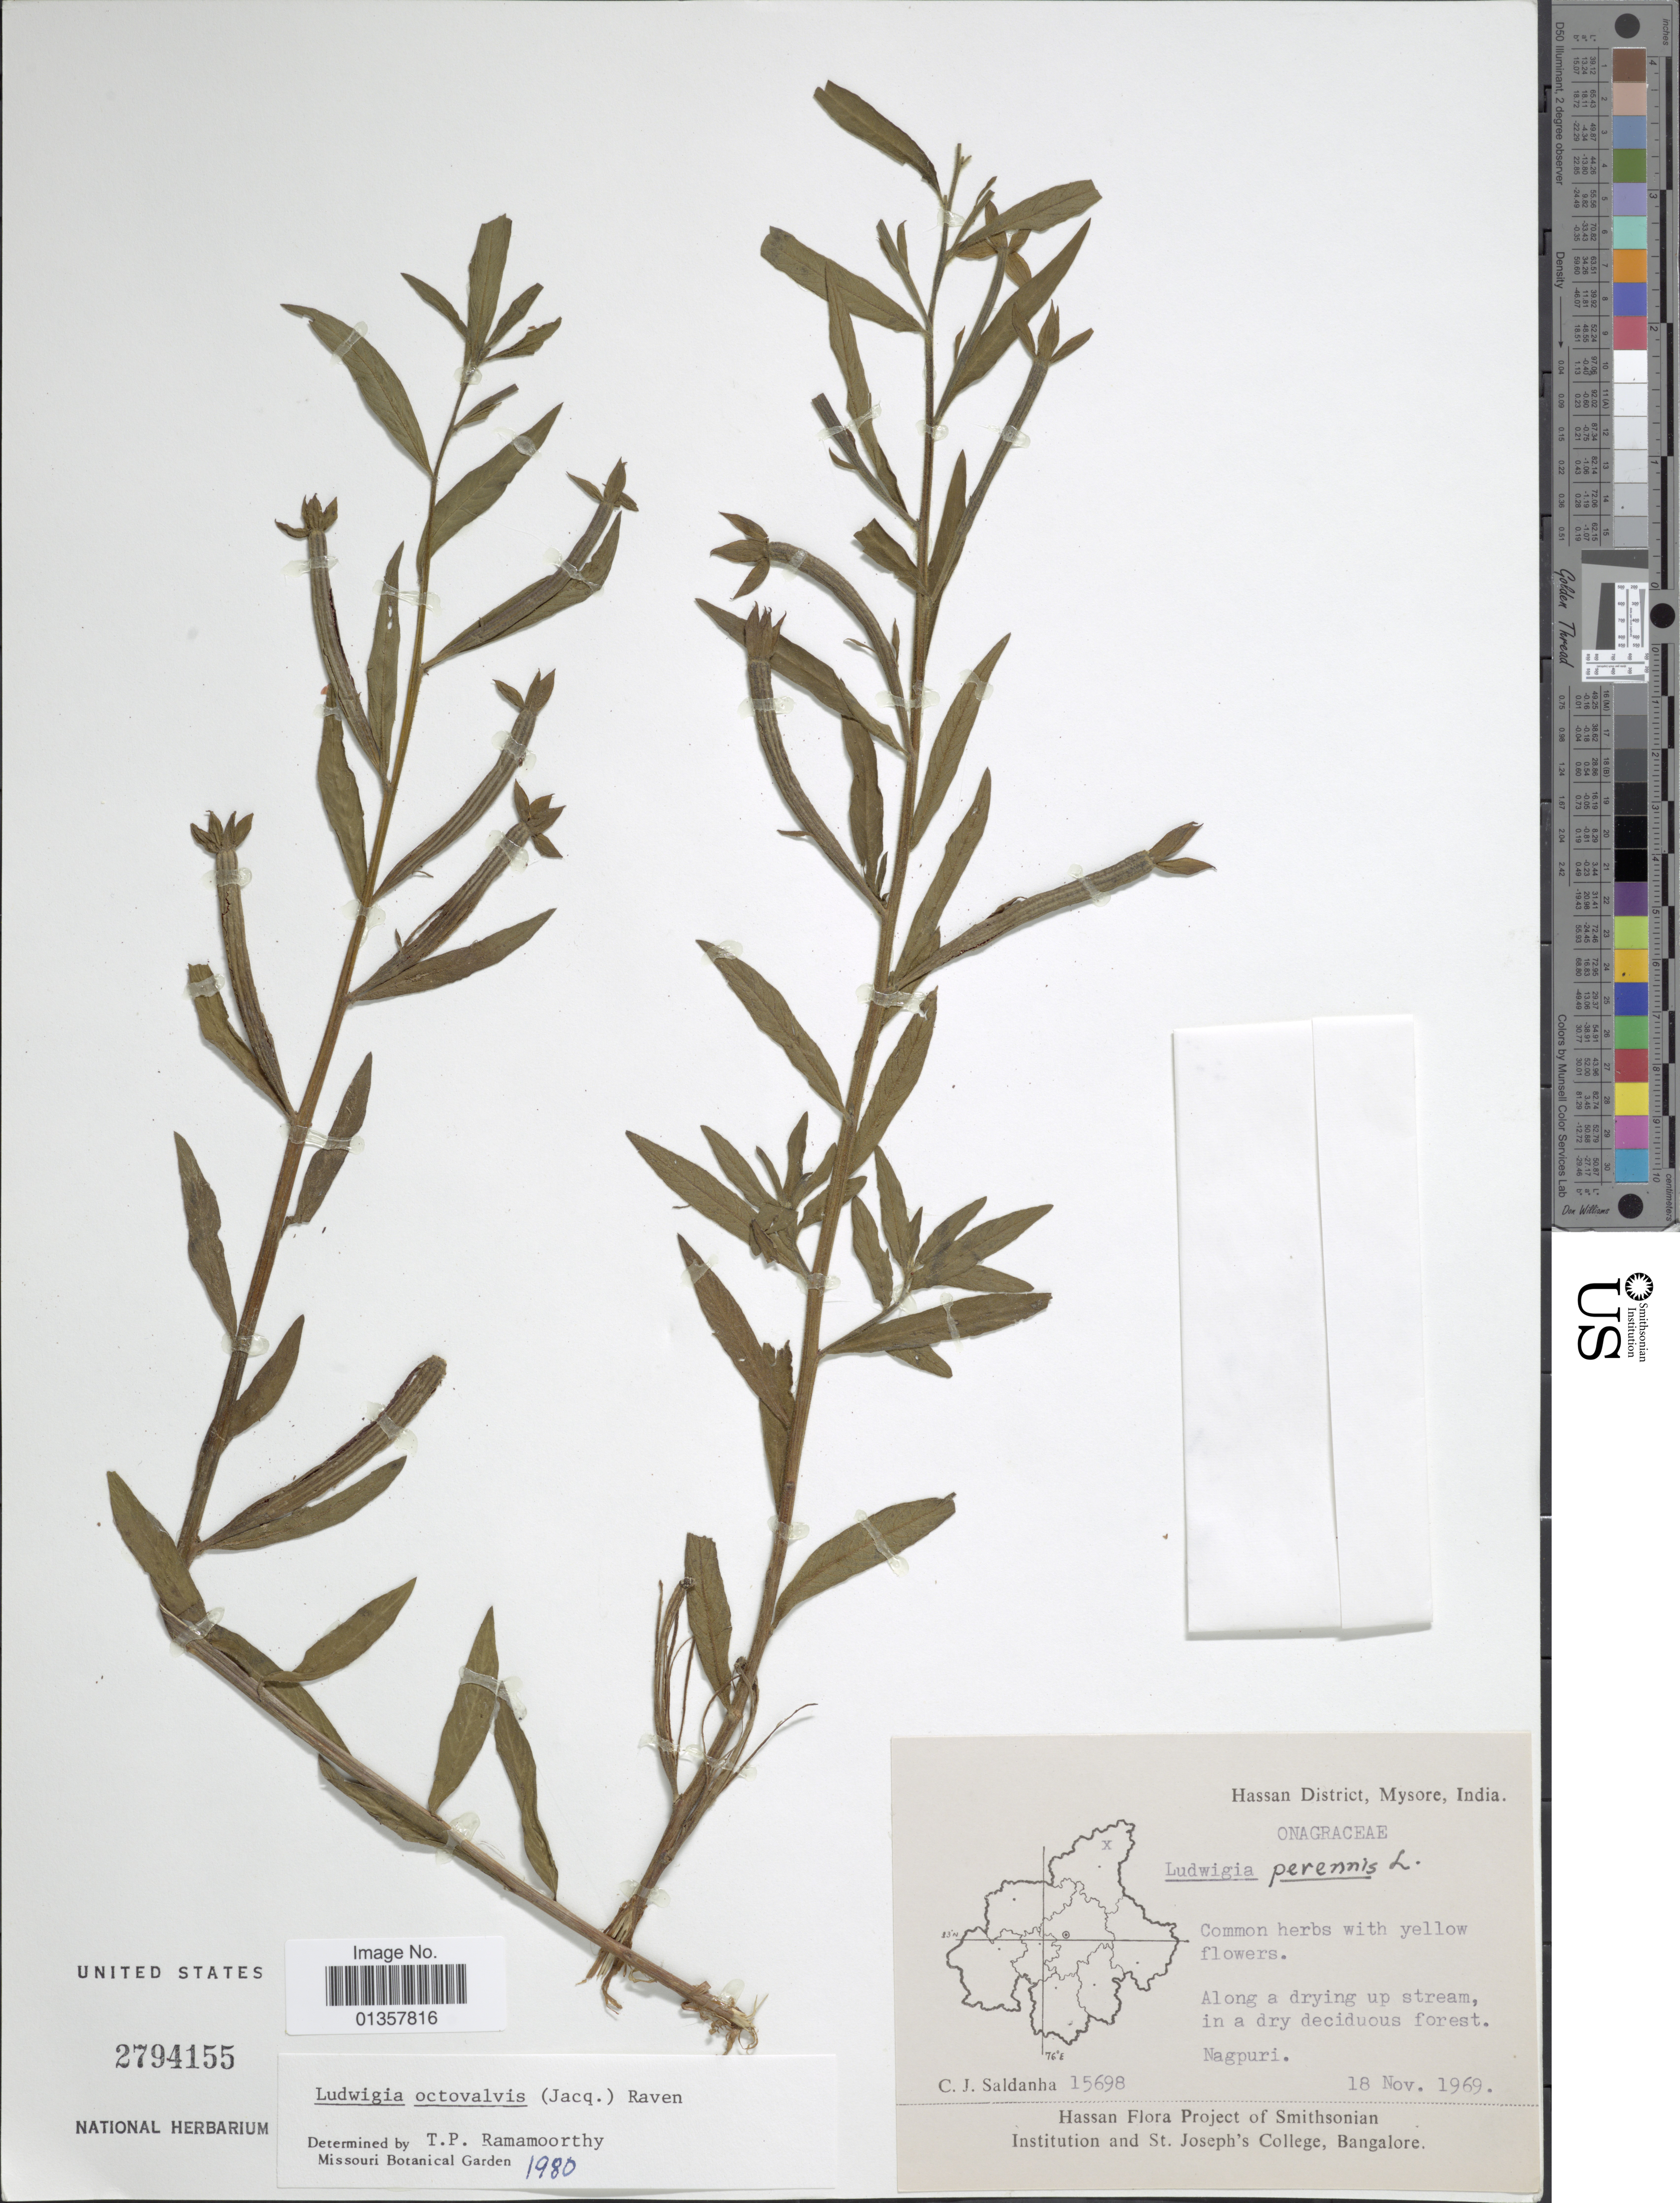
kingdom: Plantae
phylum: Tracheophyta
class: Magnoliopsida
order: Myrtales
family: Onagraceae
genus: Ludwigia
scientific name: Ludwigia octovalvis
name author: (Jacq.) P.H. Raven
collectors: C. J. Saldanha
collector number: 15698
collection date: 1969-11-18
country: India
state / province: Karnataka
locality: Hassan District, Mysore, Nagpuri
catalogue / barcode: US 2794155